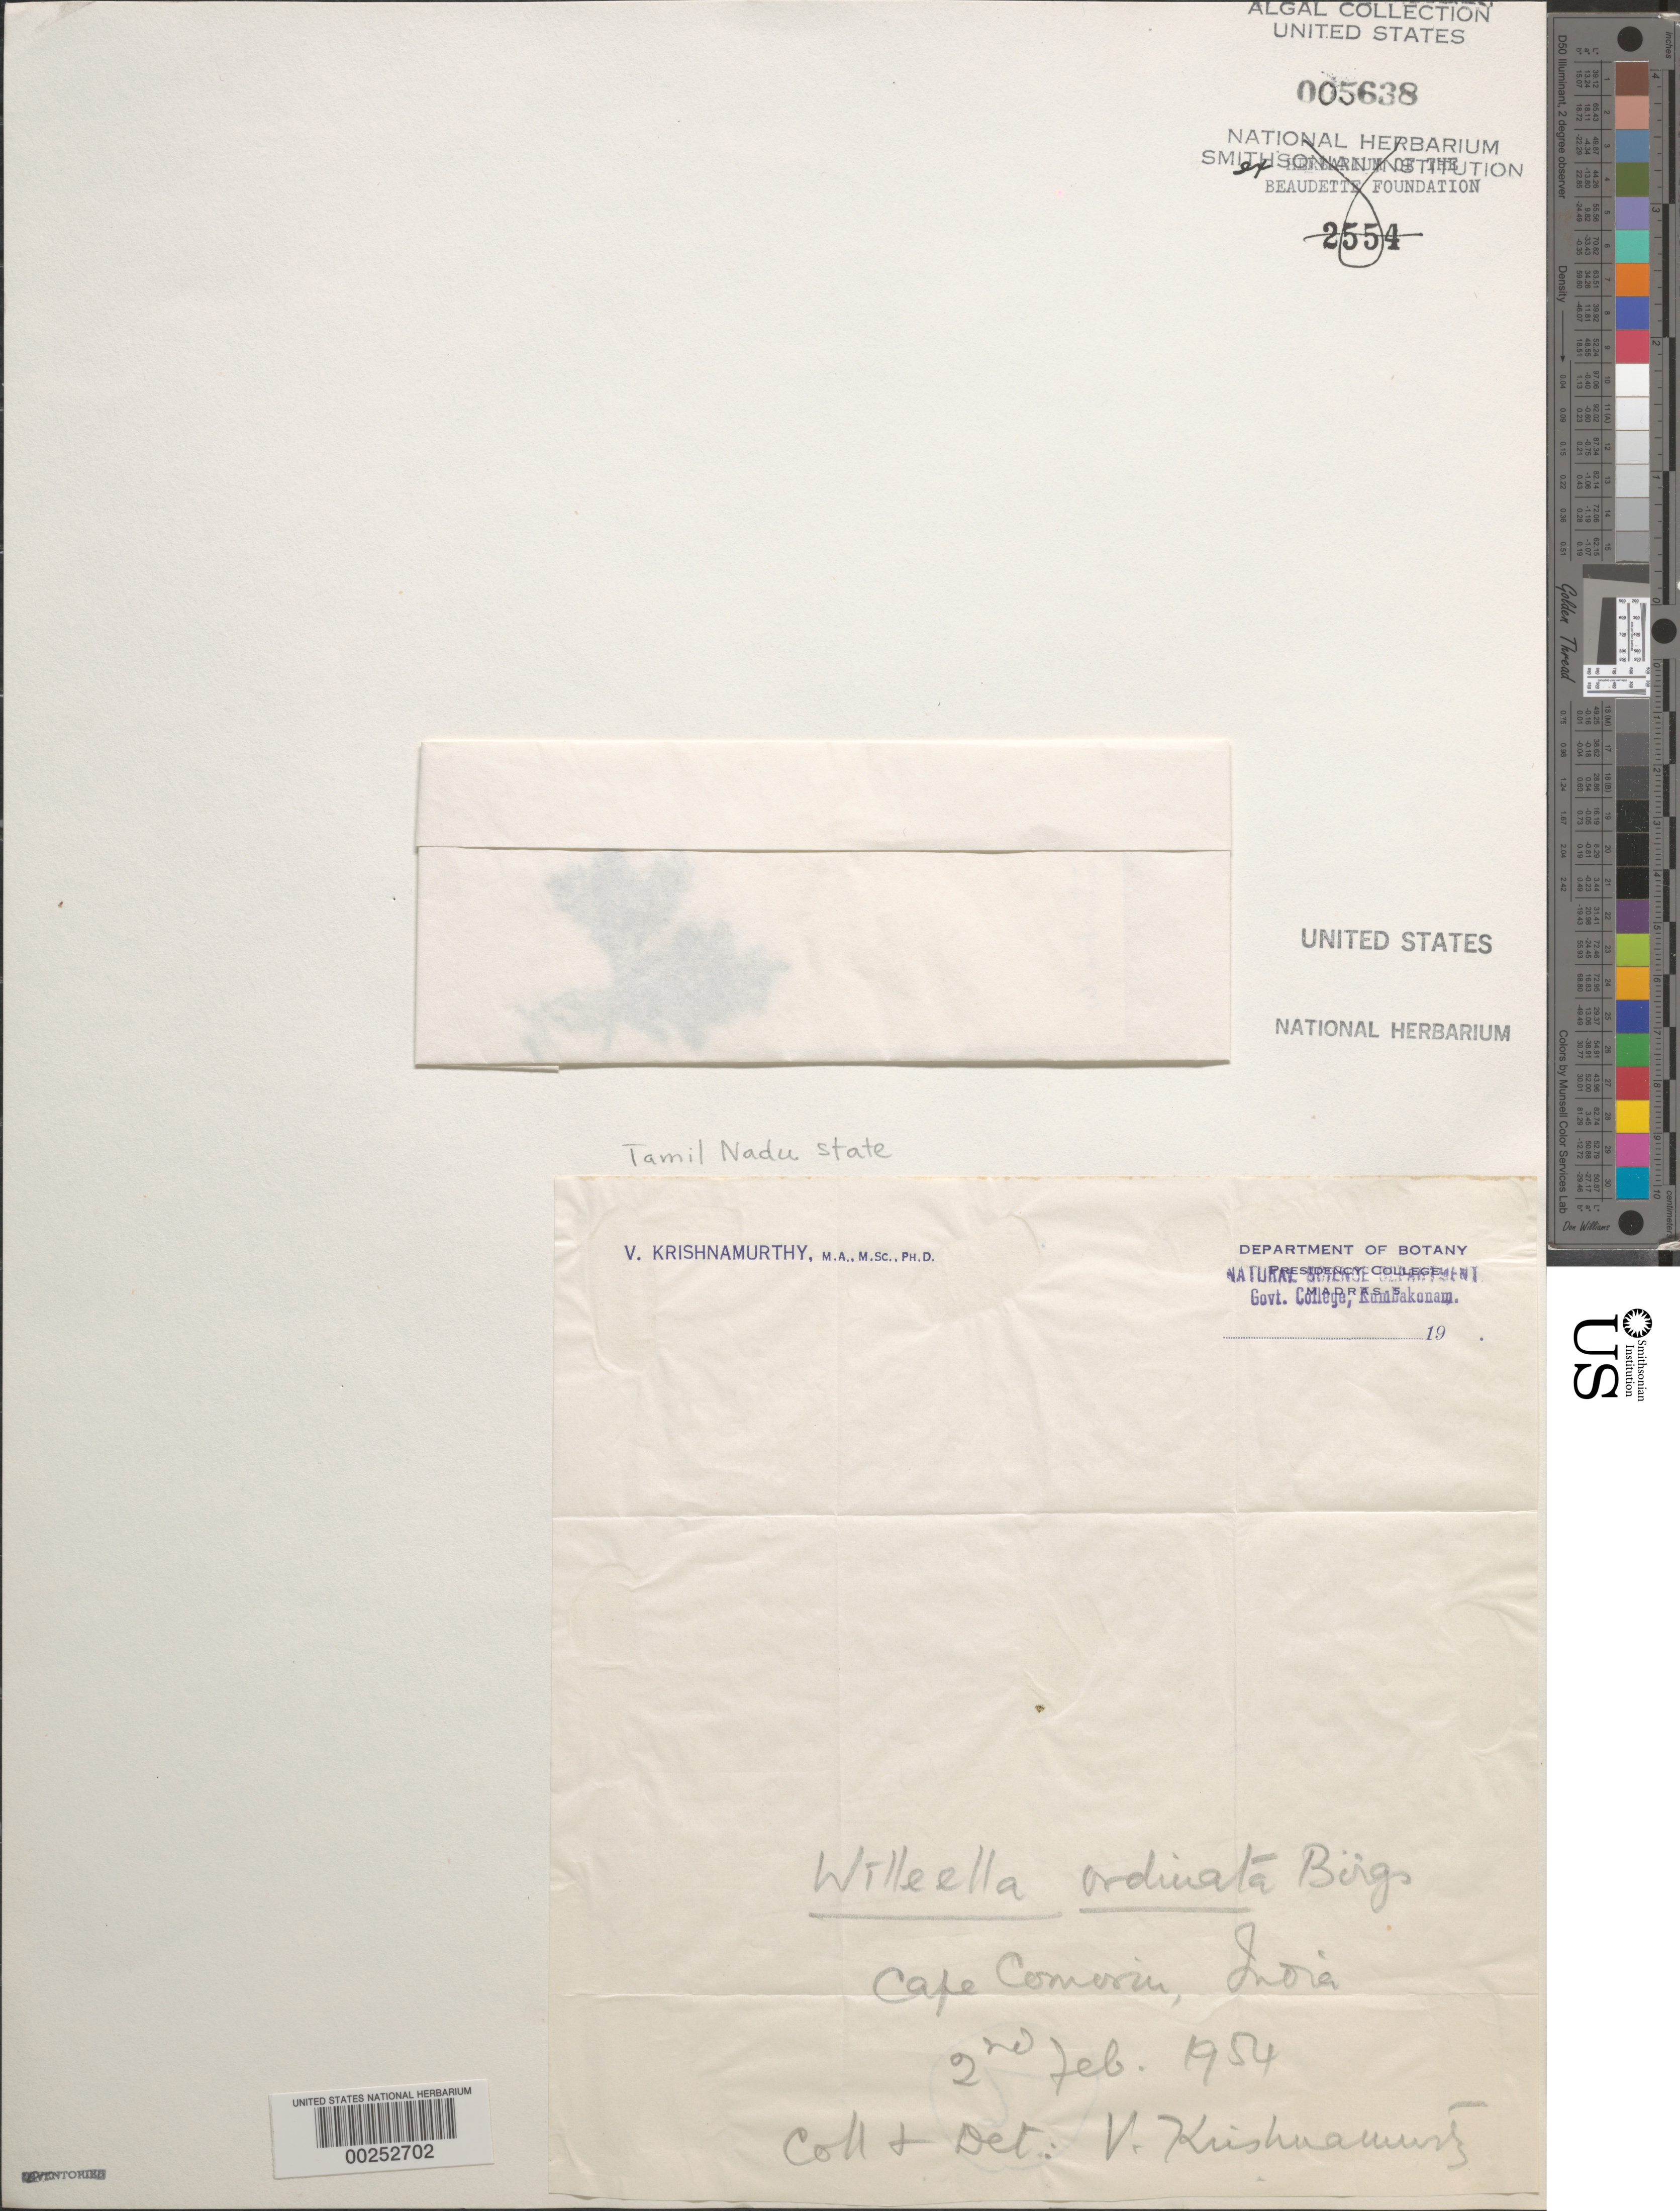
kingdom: Plantae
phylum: Chlorophyta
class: Ulvophyceae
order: Cladophorales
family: Anadyomenaceae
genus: Willeella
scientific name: Willeella ordinata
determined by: Krishnamurthy, V.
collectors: V. Krishnamurthy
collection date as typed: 02 Feb 1954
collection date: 1954-02-02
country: India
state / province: Tamil Nadu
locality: Cape comorin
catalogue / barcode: US 5638